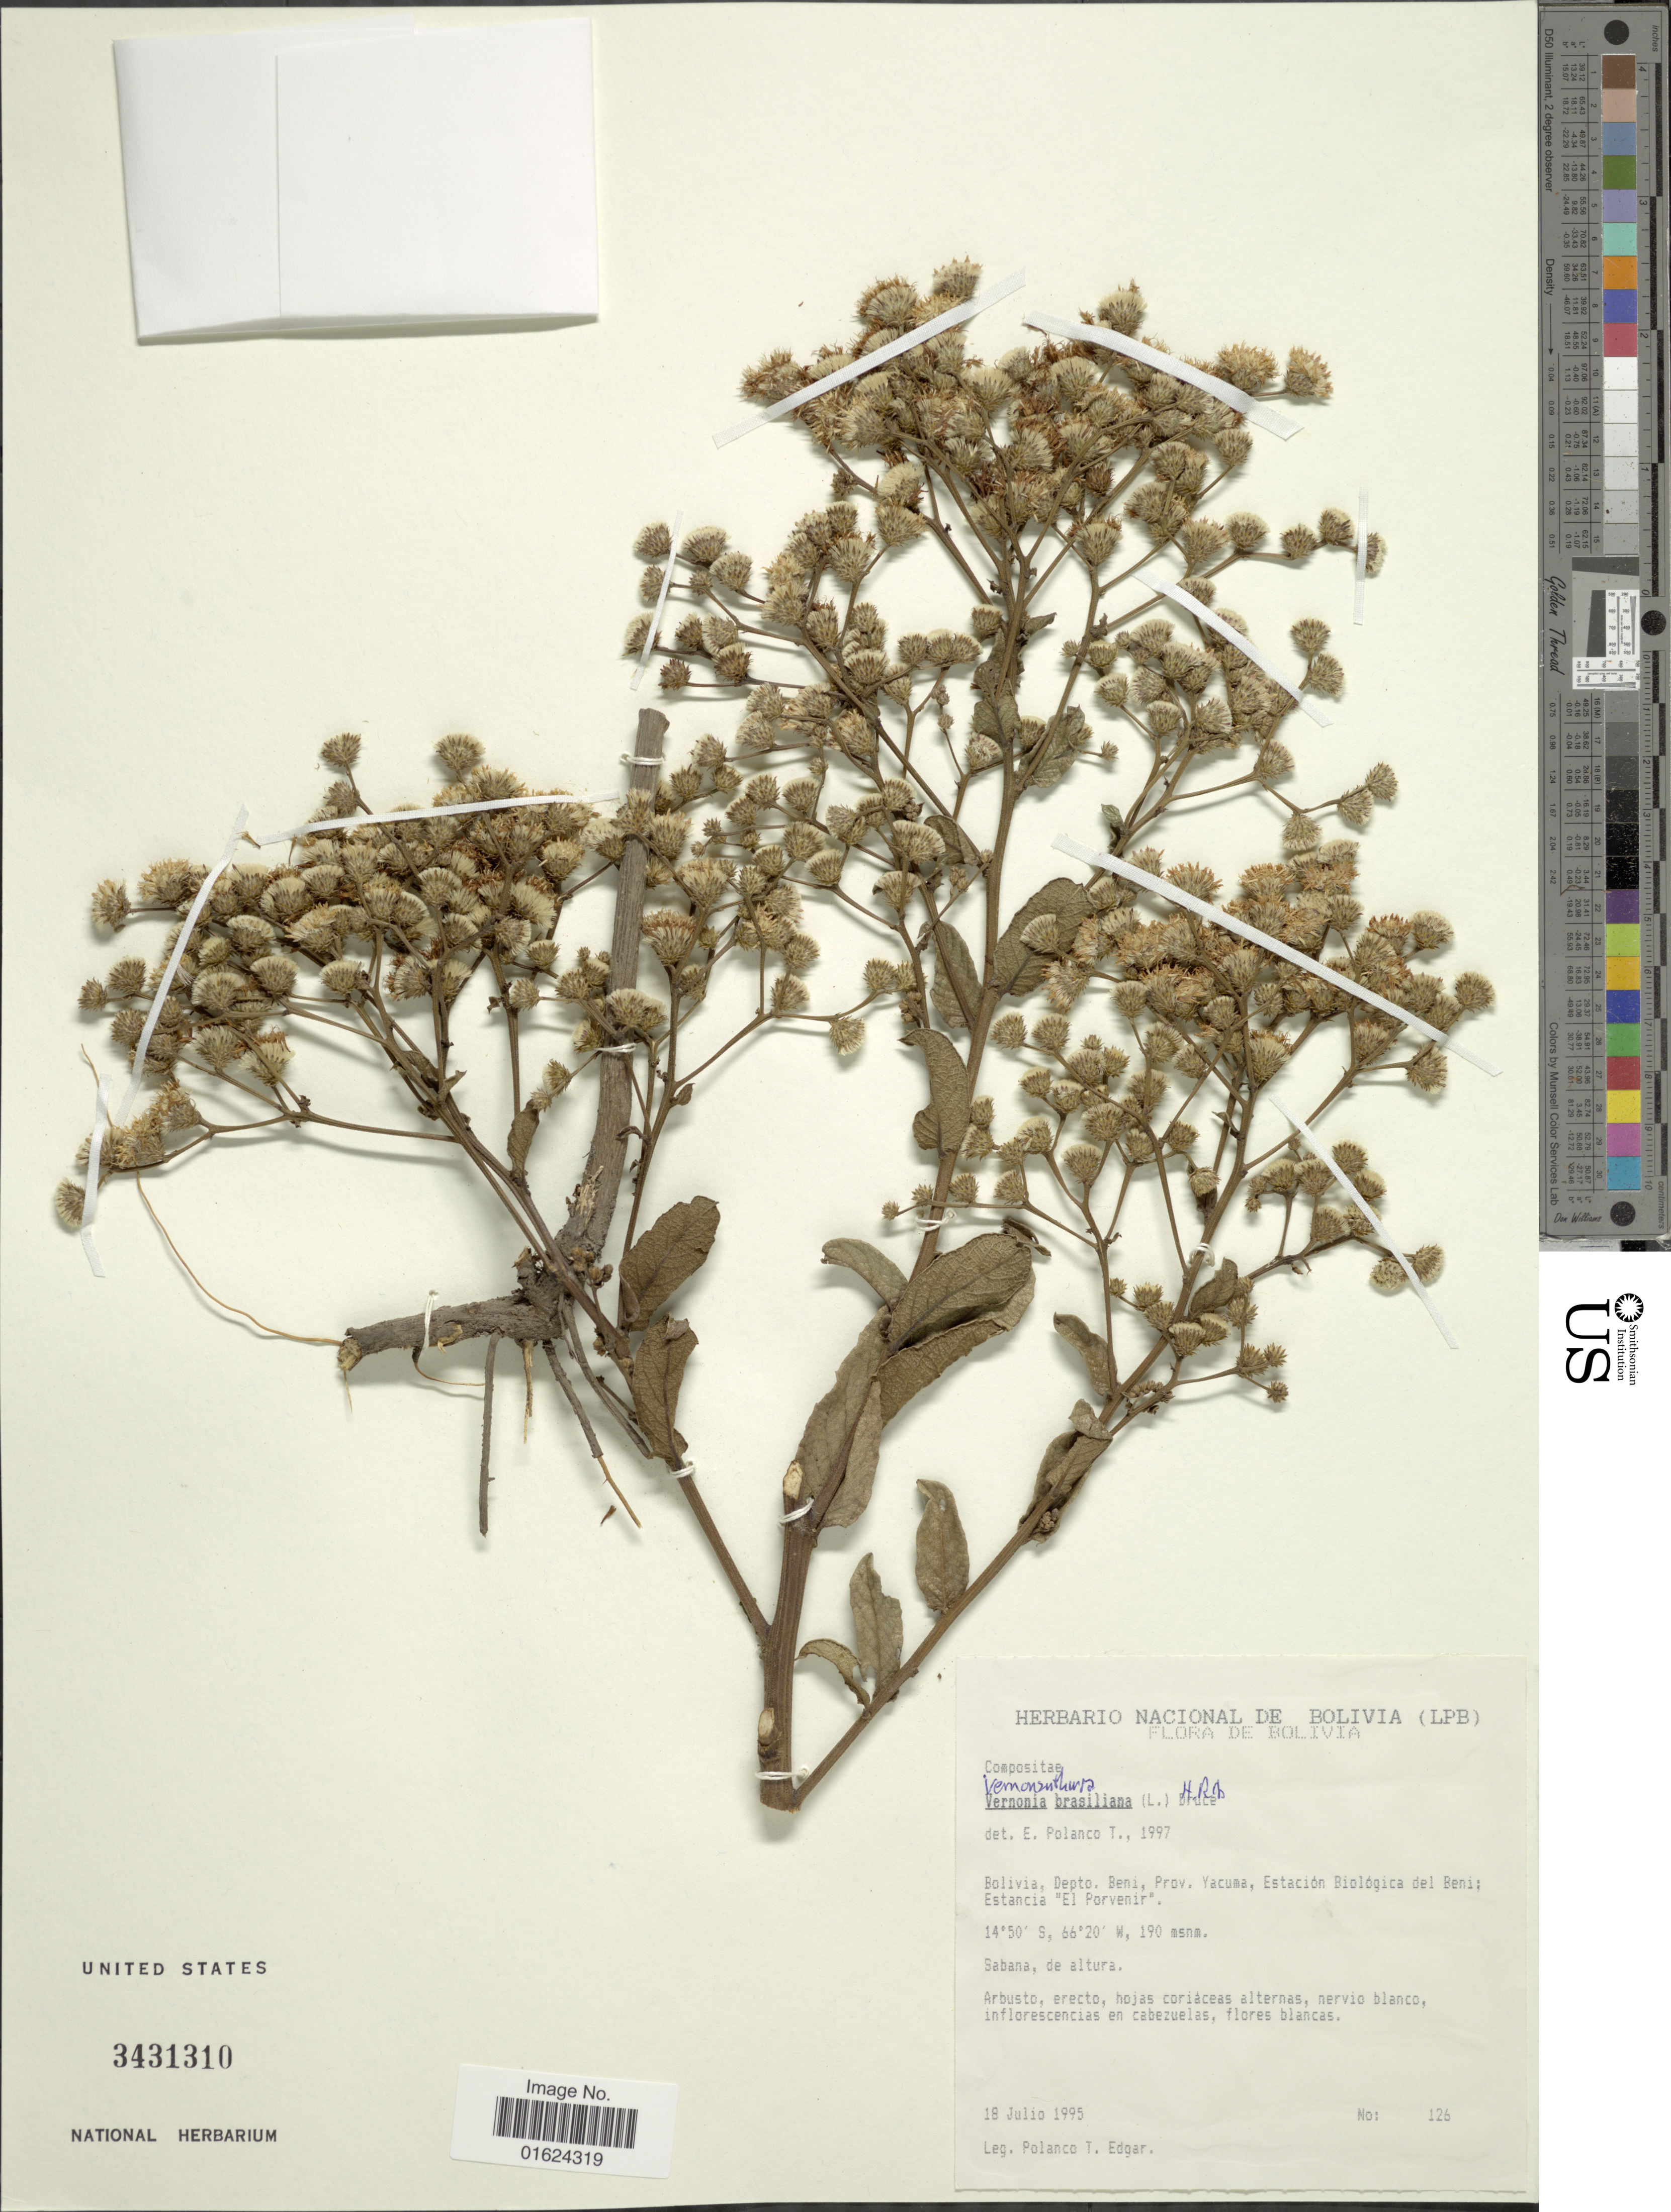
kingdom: Plantae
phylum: Tracheophyta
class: Magnoliopsida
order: Asterales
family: Asteraceae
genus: Vernonia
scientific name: Vernonia brasiliana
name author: (L.) Druce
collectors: P. Edgar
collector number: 126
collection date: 1995-07-18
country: Bolivia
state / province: Beni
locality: Bolivia, Depto. Beni, Prov. Yacuma. Estacion Biologica del Beni. Estancia "El Porvenir".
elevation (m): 190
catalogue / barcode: US 3431310